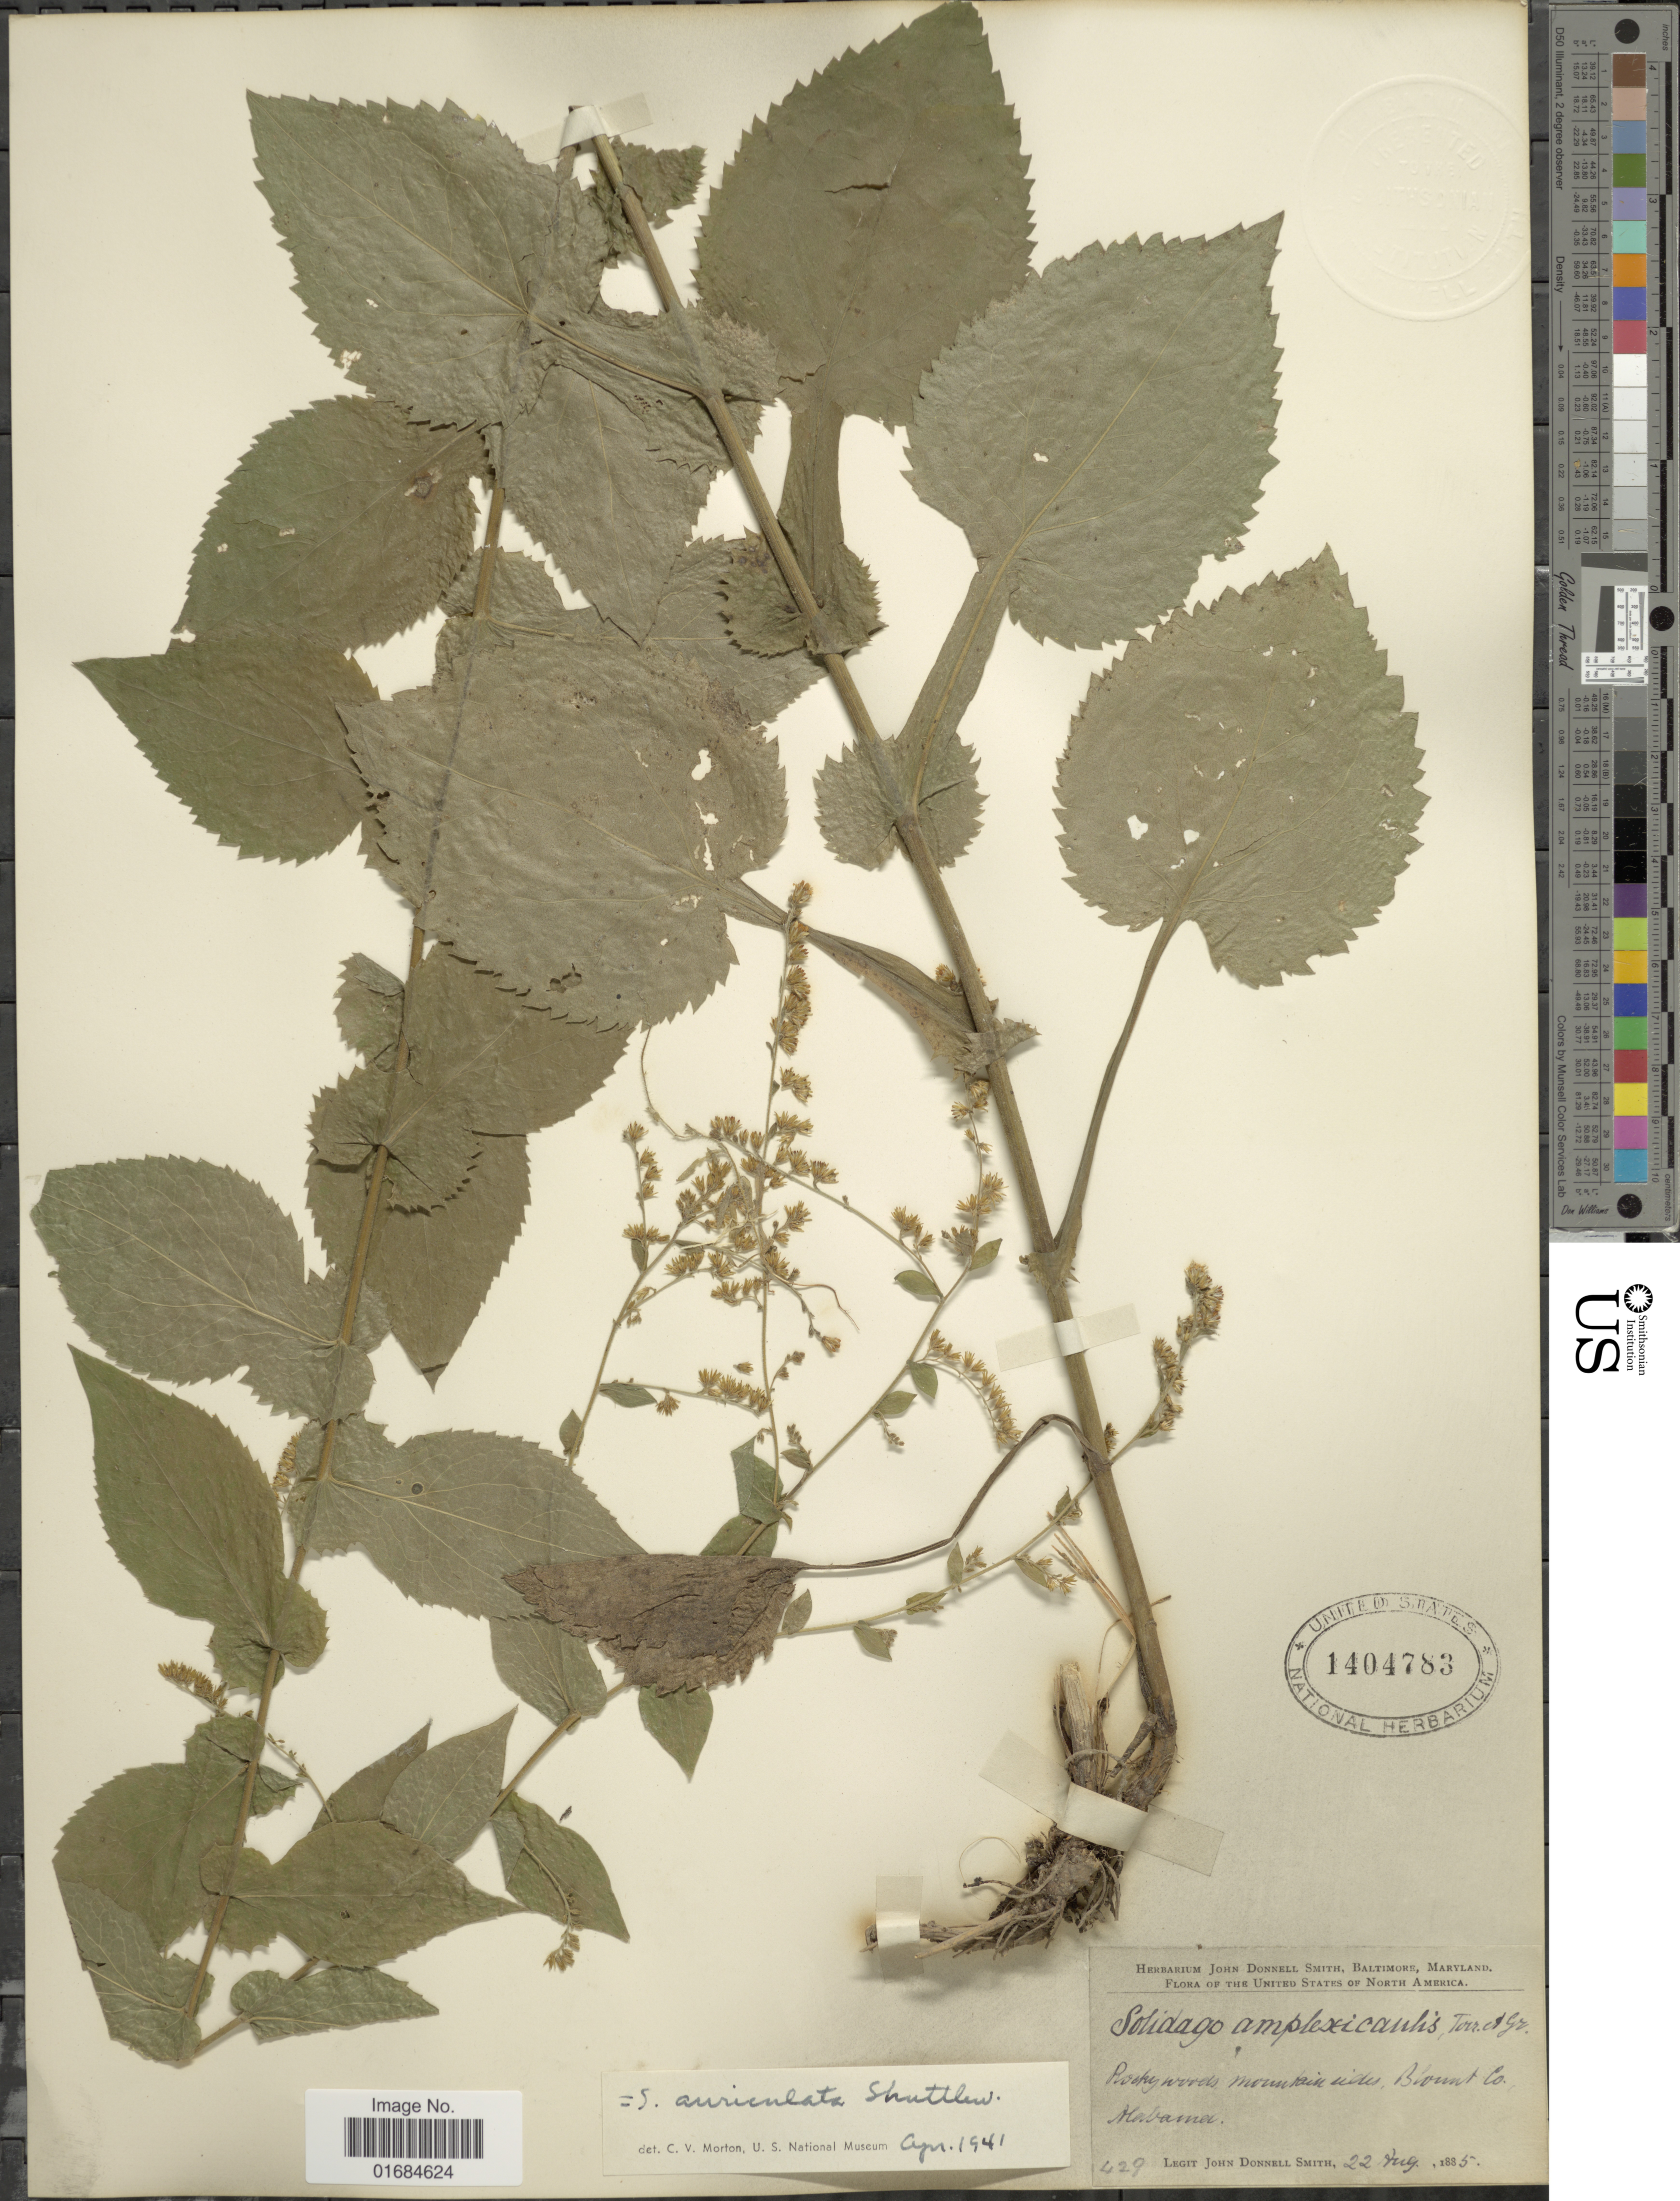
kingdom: Plantae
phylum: Tracheophyta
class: Magnoliopsida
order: Asterales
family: Asteraceae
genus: Solidago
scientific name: Solidago auriculata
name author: Shuttlew. ex S.F. Blake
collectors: J. Donnell Smith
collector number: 429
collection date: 1885-08-22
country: United States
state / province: Alabama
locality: Rocky woods mountain sides, Bloumt Co.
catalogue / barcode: US 1404783